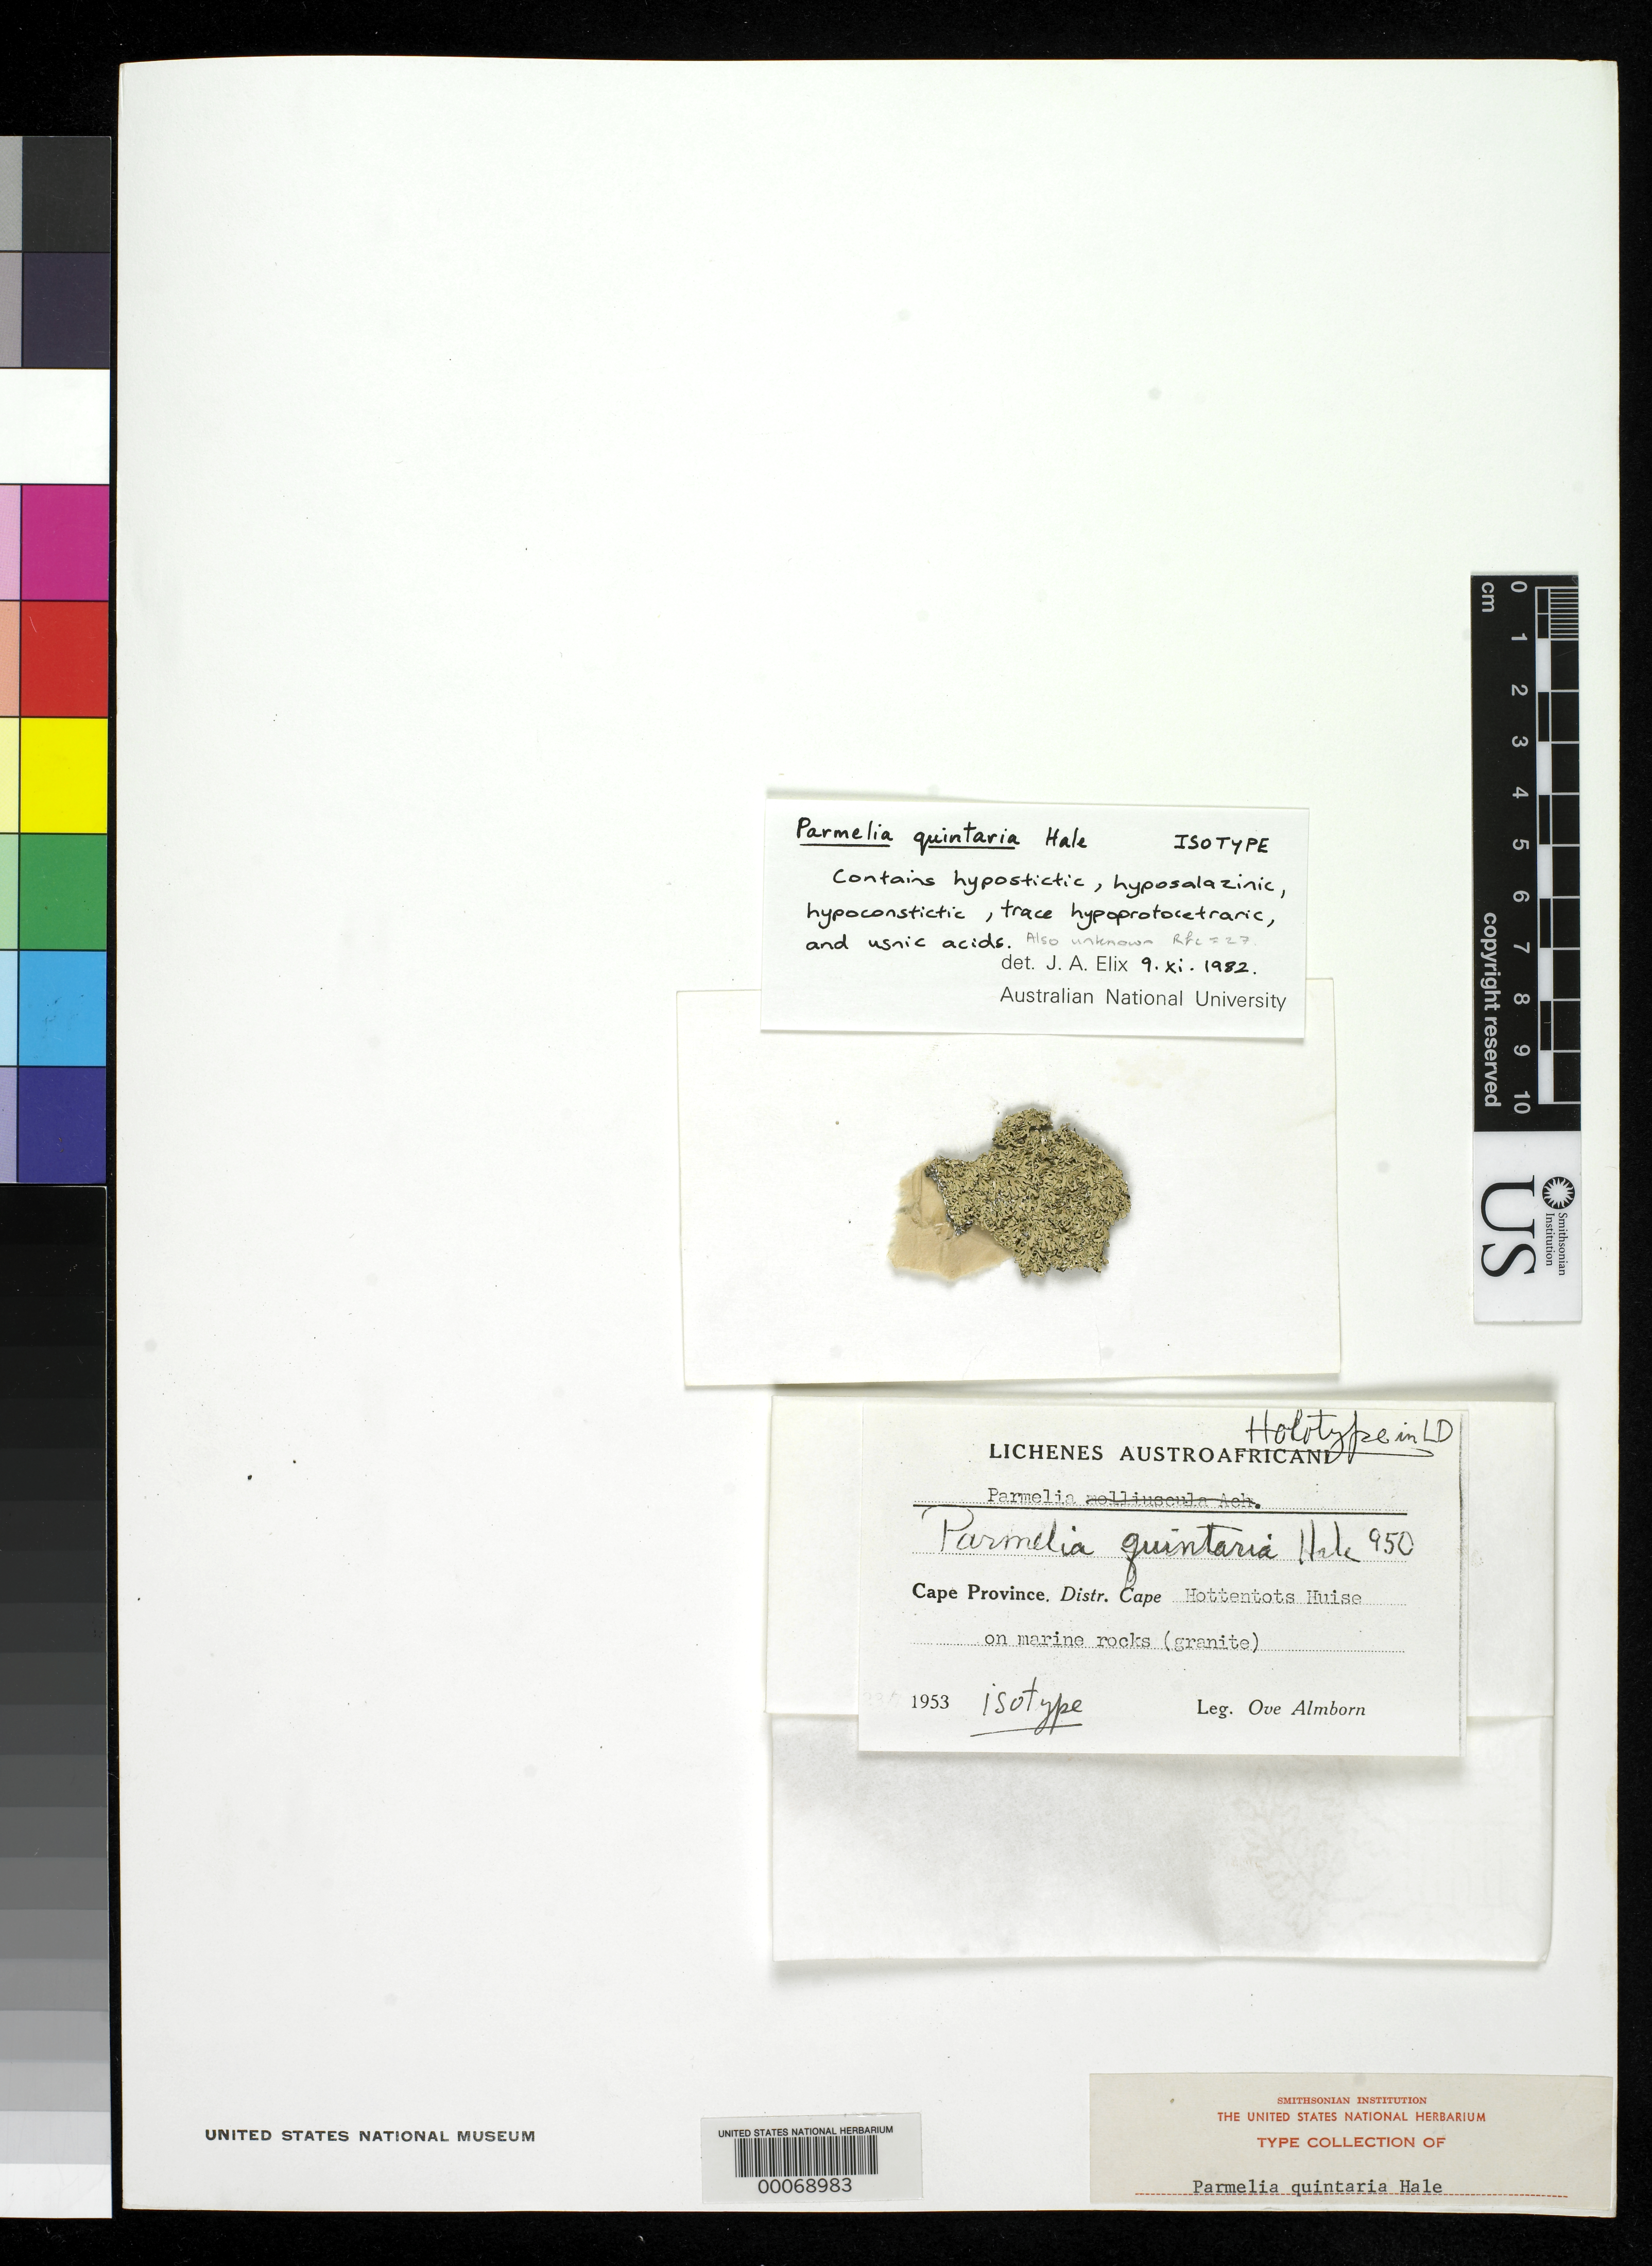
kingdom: Fungi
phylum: Ascomycota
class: Lecanoromycetes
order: Lecanorales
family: Parmeliaceae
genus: Parmelia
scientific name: Parmelia quintaria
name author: Hale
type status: Isotype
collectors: O. Almborn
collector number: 950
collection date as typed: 23 Jul 1953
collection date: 1953-07-23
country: South Africa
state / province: Western Cape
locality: Hottentots House. [= Hottentots Huisie?]. Cape District